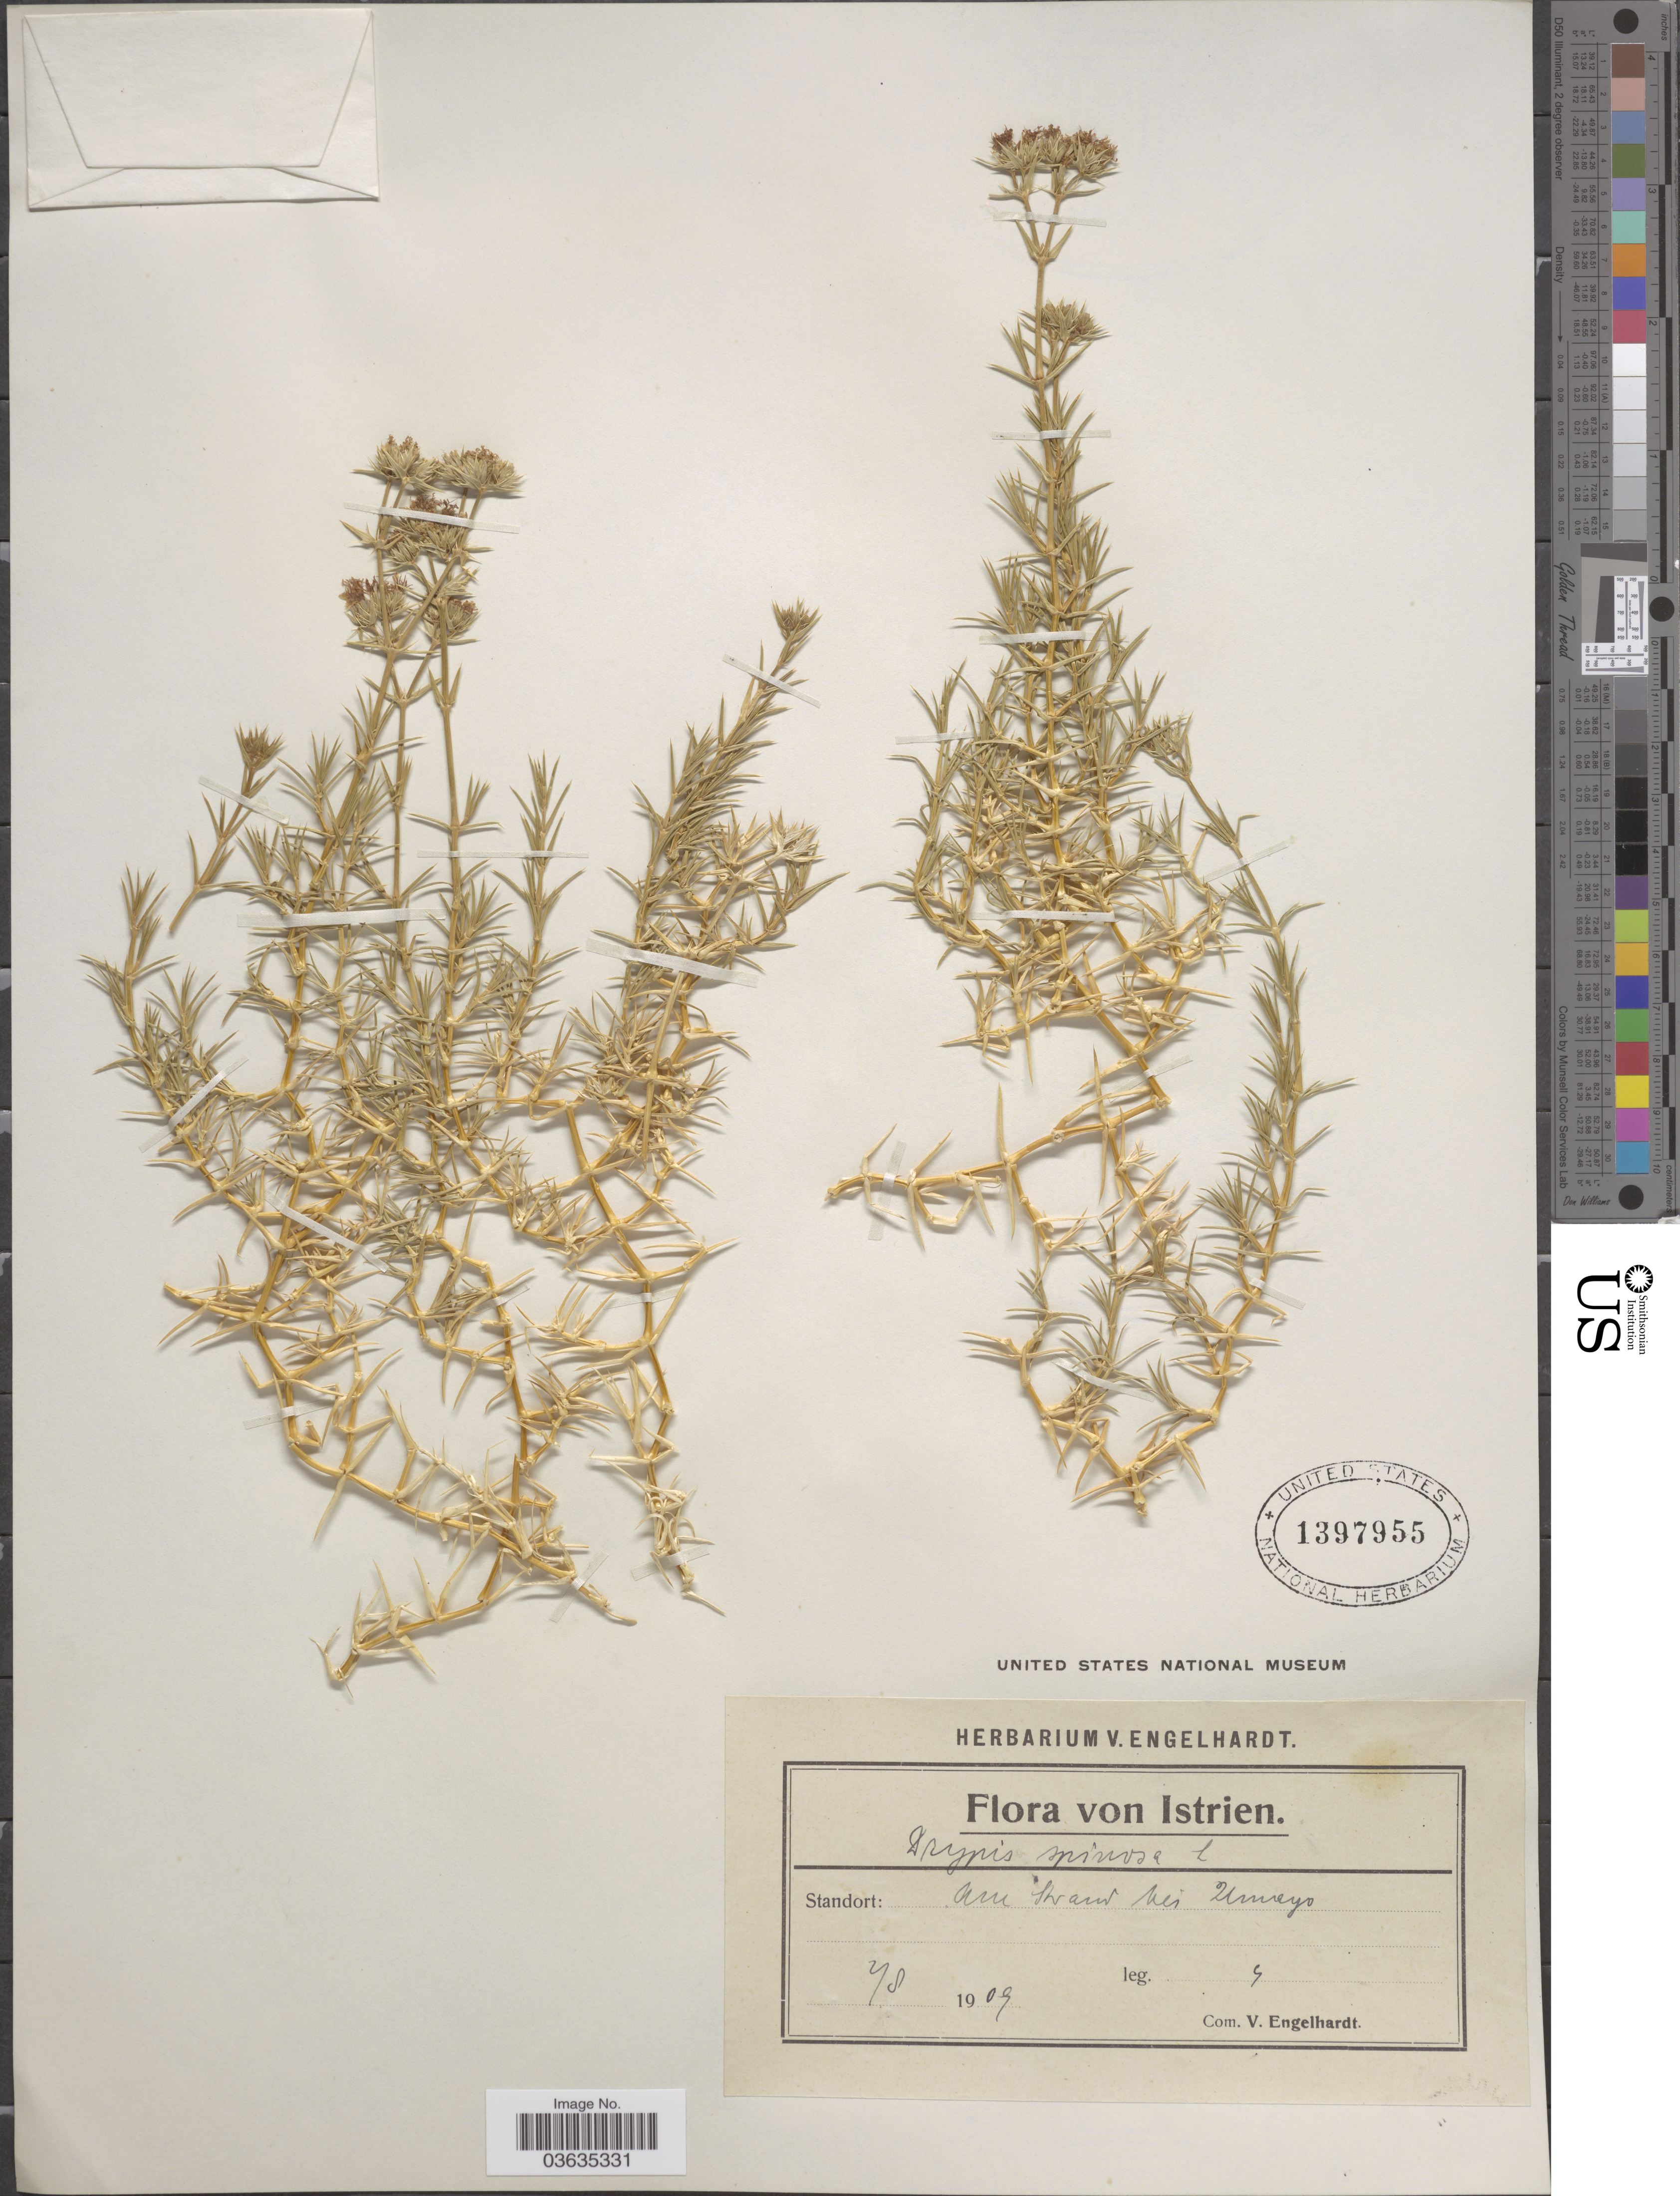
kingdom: Plantae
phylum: Tracheophyta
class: Magnoliopsida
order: Caryophyllales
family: Caryophyllaceae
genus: Drypis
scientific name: Drypis spinosa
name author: L.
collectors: V. Engelhardt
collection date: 1909-08-02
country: Croatia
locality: Istrien. Am straud bei Umago [interpreted].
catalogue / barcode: US 1397955